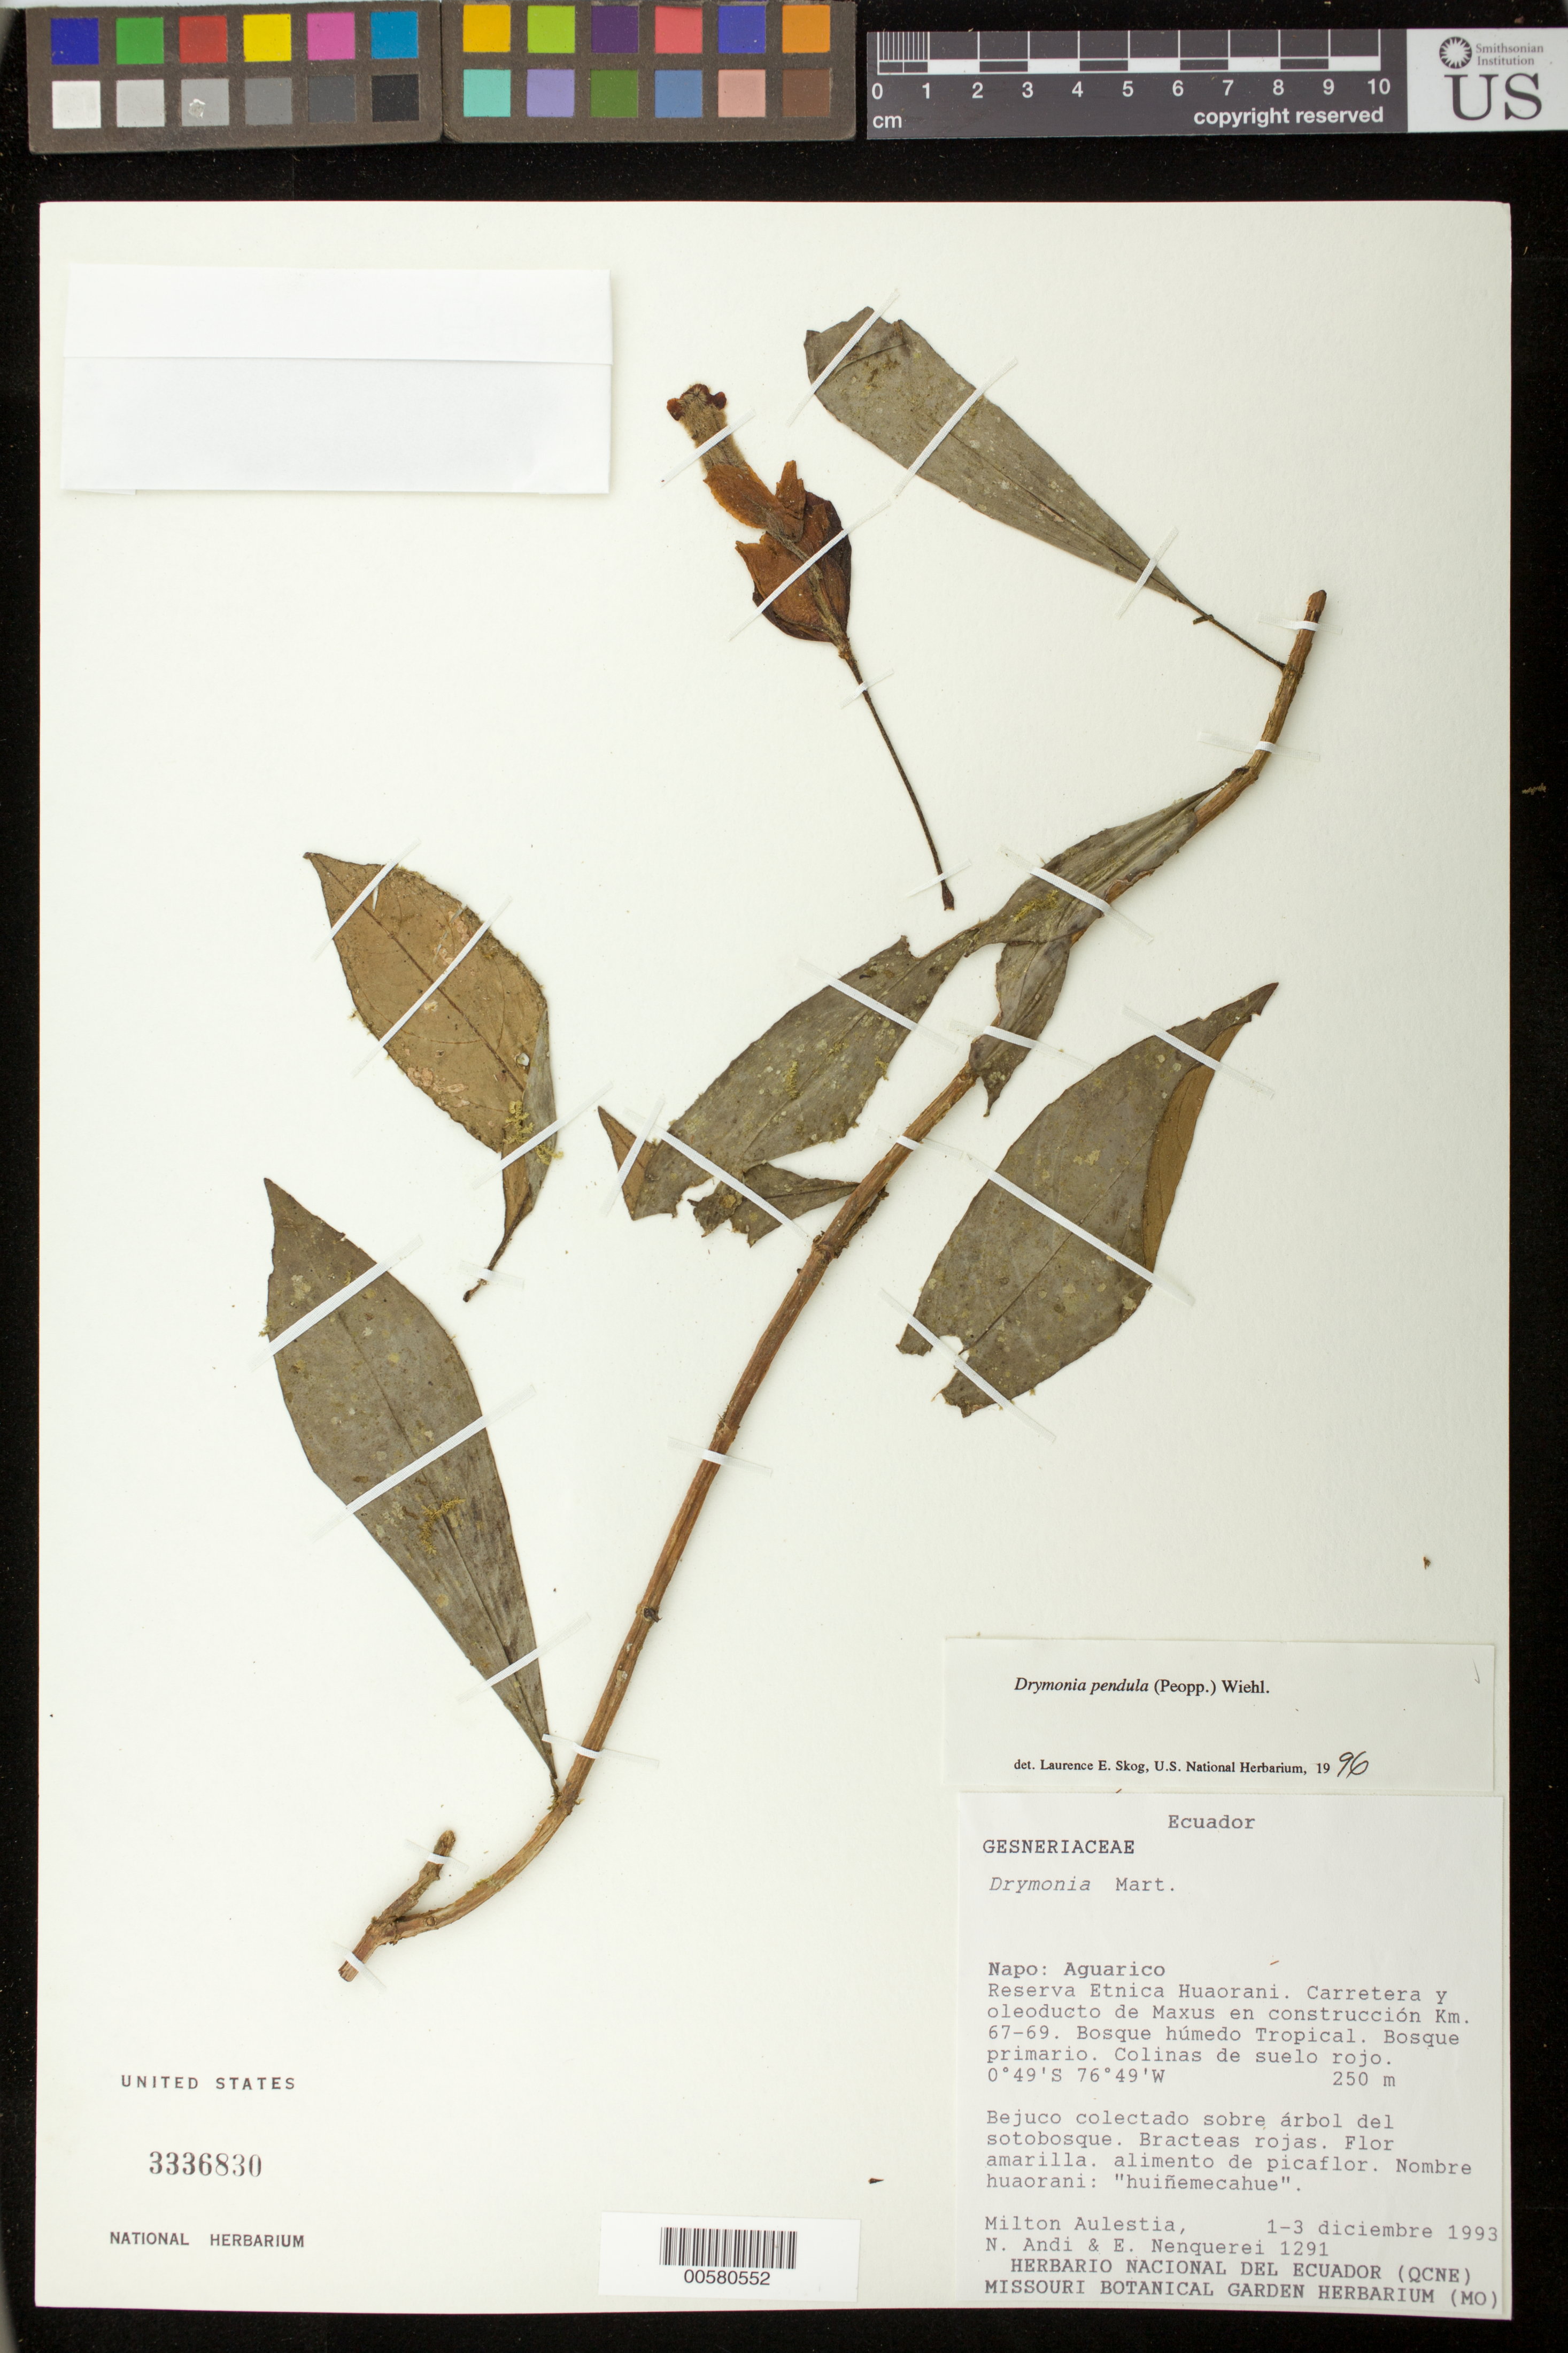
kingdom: Plantae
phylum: Tracheophyta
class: Magnoliopsida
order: Lamiales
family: Gesneriaceae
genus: Drymonia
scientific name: Drymonia pendula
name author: (Poepp.) Wiehler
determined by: Skog, Laurence E.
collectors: M. Aulestia, N. Andi & E. Nenquerei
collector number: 1291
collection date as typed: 1-3 Dec 1993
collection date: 1993-12-01/1993-12-03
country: Ecuador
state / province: Napo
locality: Aguarico. Reserva Etnica Huaorani, carretera y oleoducto de Maxus en construcción Km. 67-69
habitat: Bosque húmedo tropical; bosque primario, colinas de suelos rojos; colectado sobre árbol del sotobosque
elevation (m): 250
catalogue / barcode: US 3336830